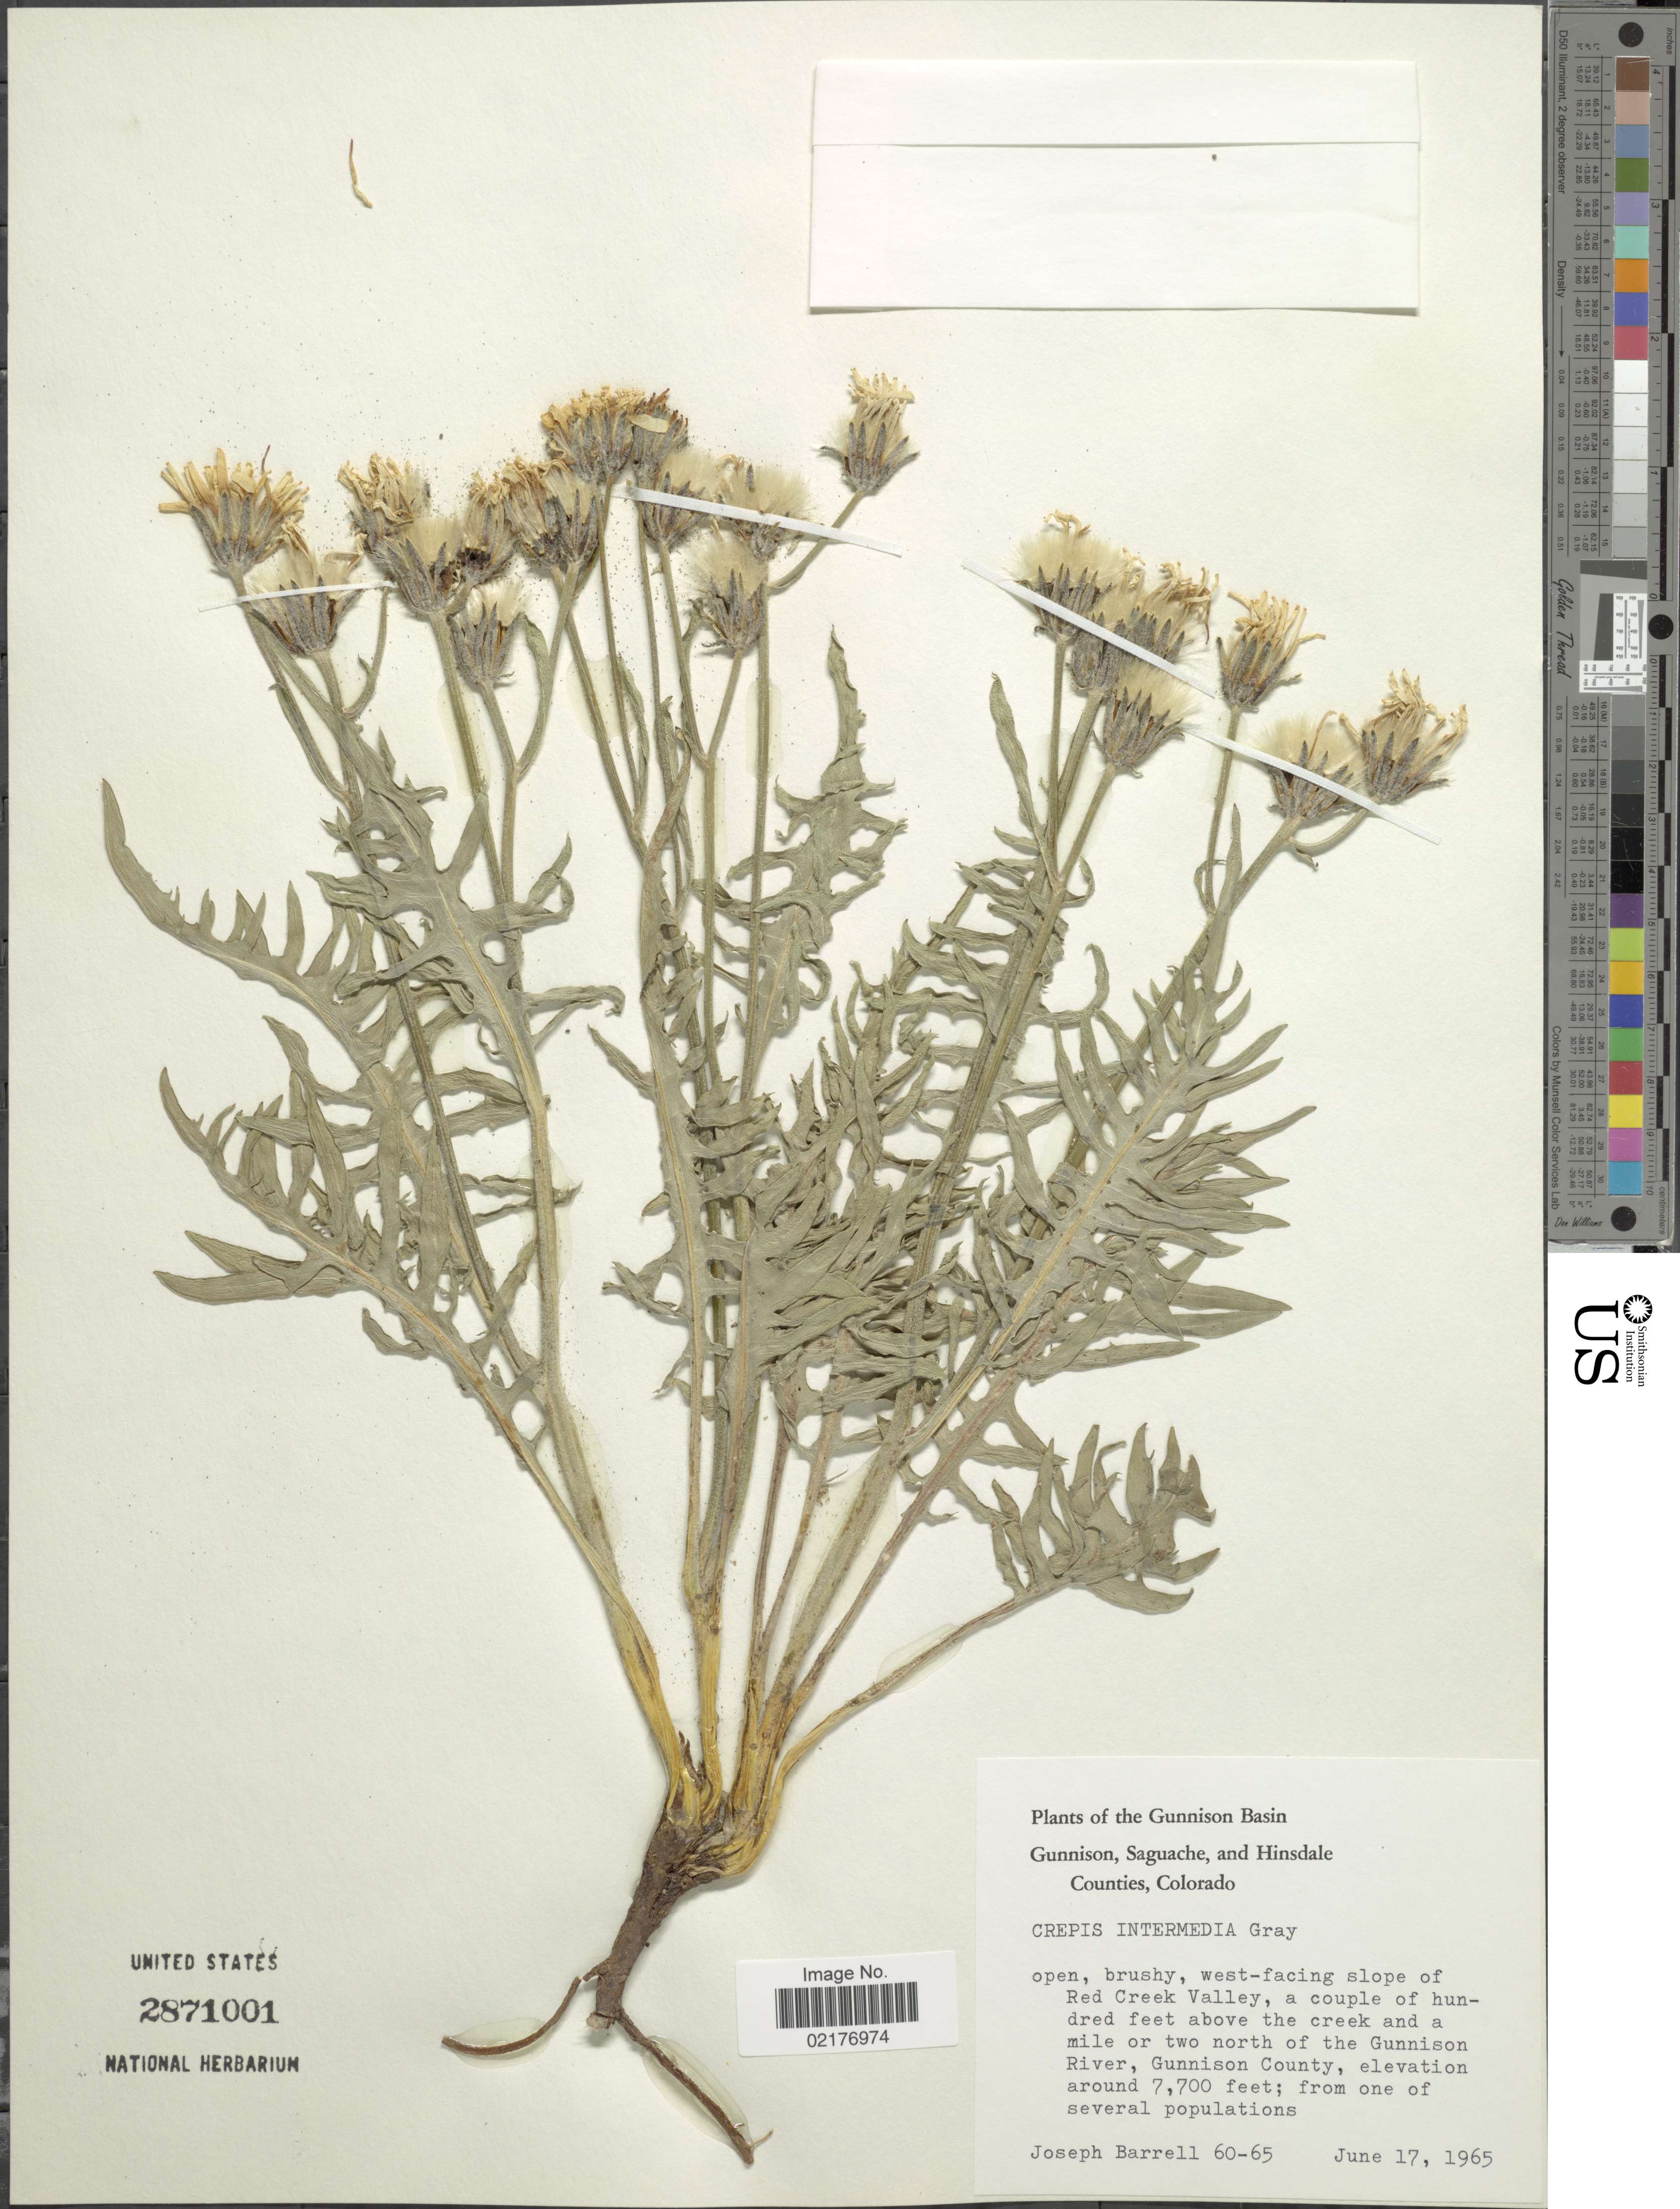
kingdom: Plantae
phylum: Tracheophyta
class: Magnoliopsida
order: Asterales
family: Asteraceae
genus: Crepis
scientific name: Crepis intermedia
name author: A. Gray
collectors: J. Barrell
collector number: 60-65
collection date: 1965-06-17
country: United States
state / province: Colorado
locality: The Gunnison Basin, Gunnison, Saguache, and Hinsdale Counties, Colorado, west-facing slope of Red Creek Valley, a couple of hundred feet above the creek and a mile or two north of the Gunnison River, Gunnison County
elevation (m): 2347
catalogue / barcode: US 2871001